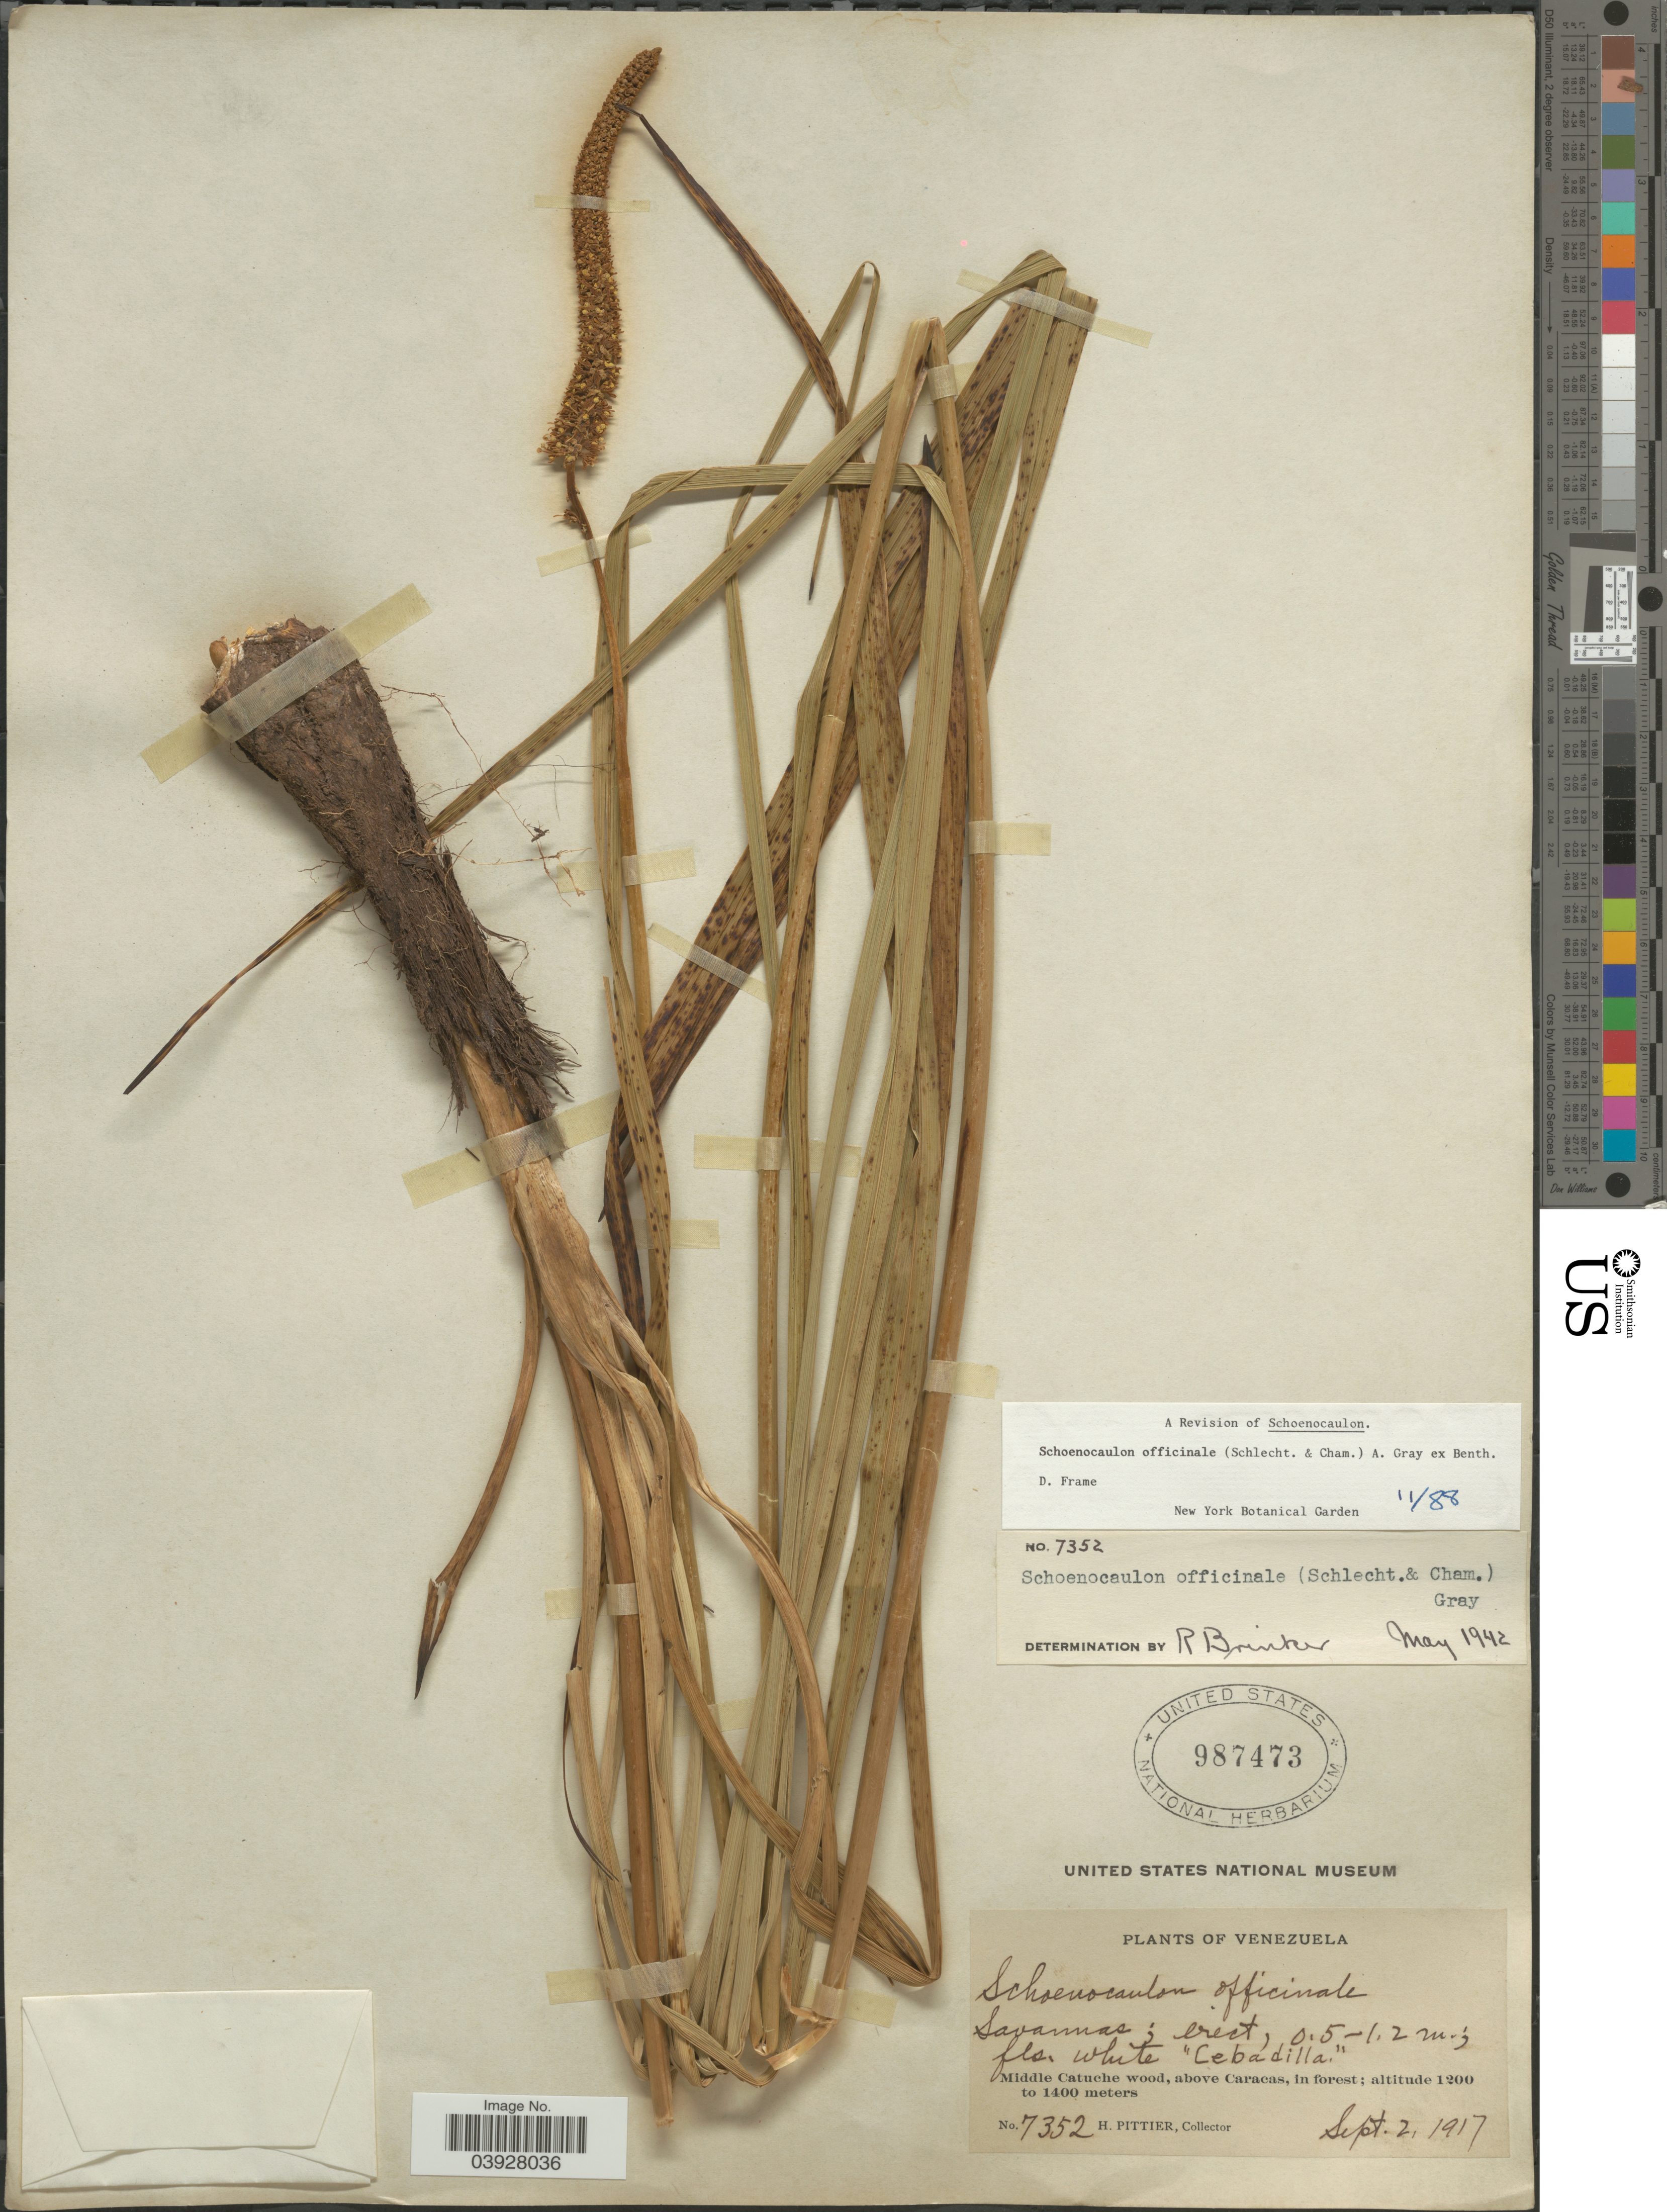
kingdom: Plantae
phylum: Tracheophyta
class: Liliopsida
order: Liliales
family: Melanthiaceae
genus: Schoenocaulon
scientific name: Schoenocaulon officinale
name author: (Schltdl.) A. Gray ex Benth.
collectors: H. F. Pittier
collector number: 7352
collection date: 1917-09-02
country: Venezuela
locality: Middle Catuche wood, above Caracas.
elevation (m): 1200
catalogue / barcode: US 987473